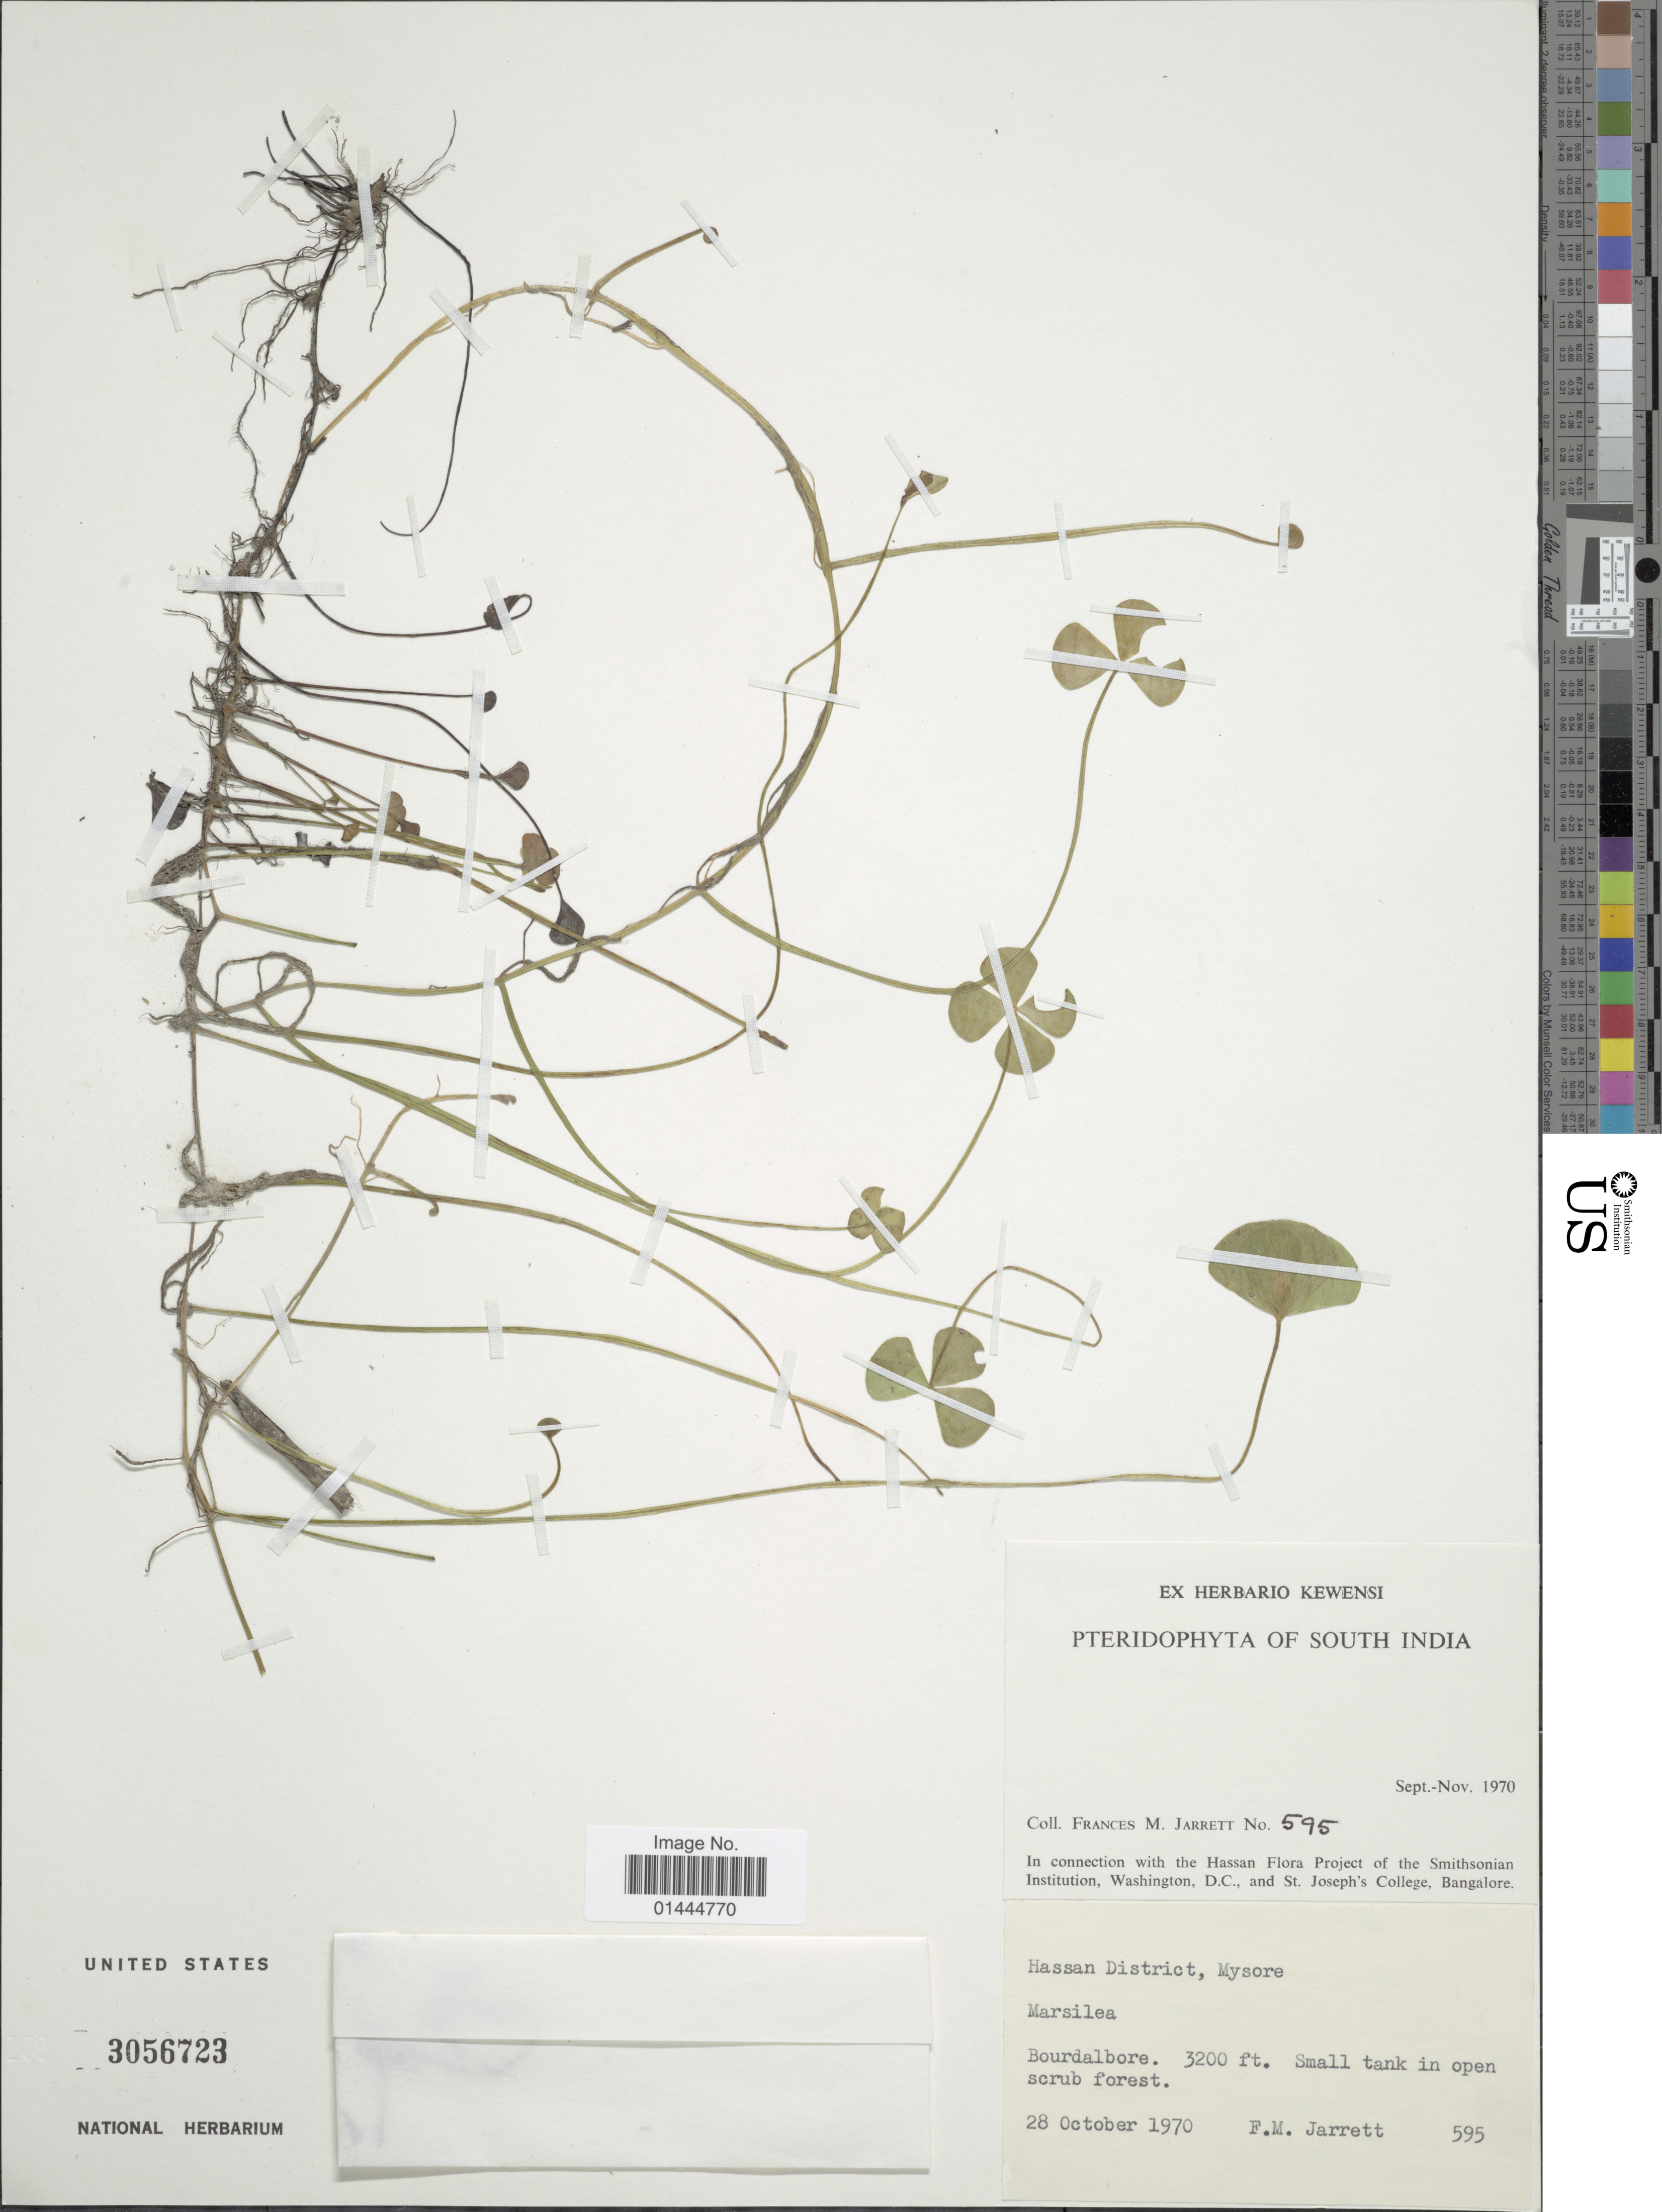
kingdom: Plantae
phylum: Tracheophyta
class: Polypodiopsida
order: Salviniales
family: Marsileaceae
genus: Marsilea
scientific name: Marsilea sp.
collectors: F. M. Jarrett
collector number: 595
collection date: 1970-10-28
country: India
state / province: Karnataka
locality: Hassan District, Mysore, Bourdalbore, South India.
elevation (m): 975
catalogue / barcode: US 3056723